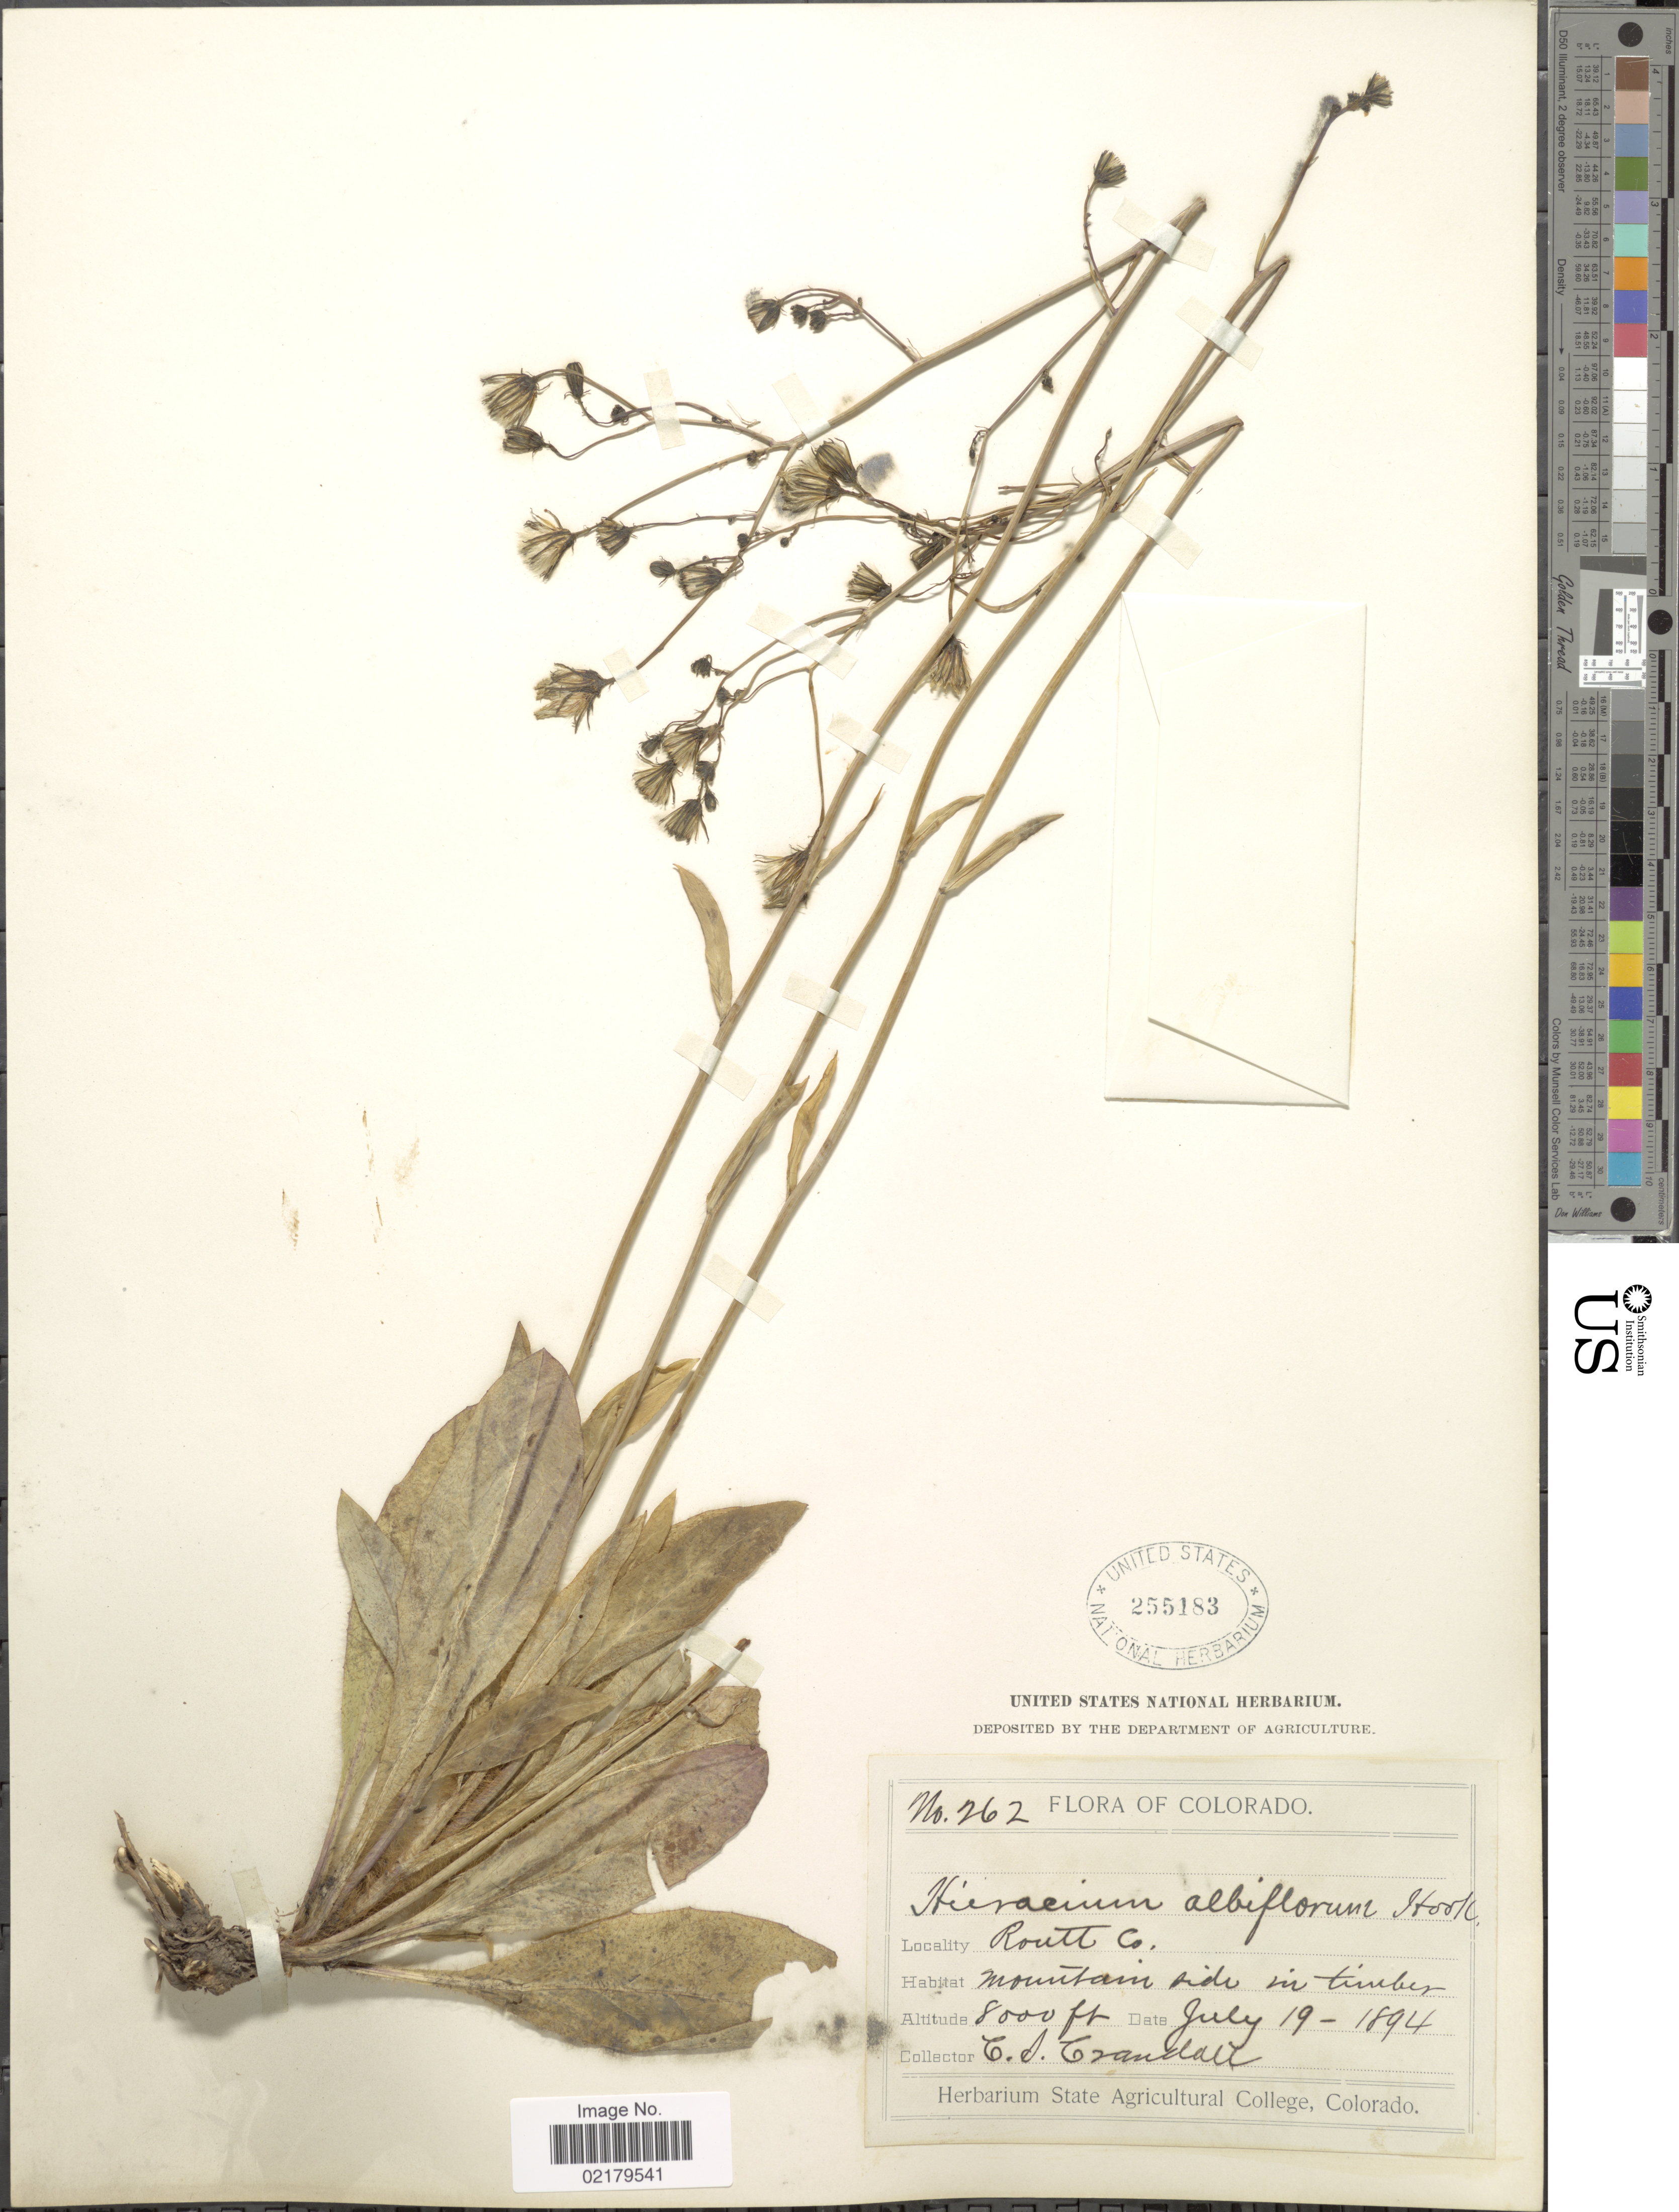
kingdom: Plantae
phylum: Tracheophyta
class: Magnoliopsida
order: Asterales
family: Asteraceae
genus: Hieracium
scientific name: Hieracium albiflorum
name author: Hook.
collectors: C. Crandall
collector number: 262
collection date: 1894-07-19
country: United States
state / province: Colorado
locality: Routt Co, mountain side in timber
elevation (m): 2438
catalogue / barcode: US 255183